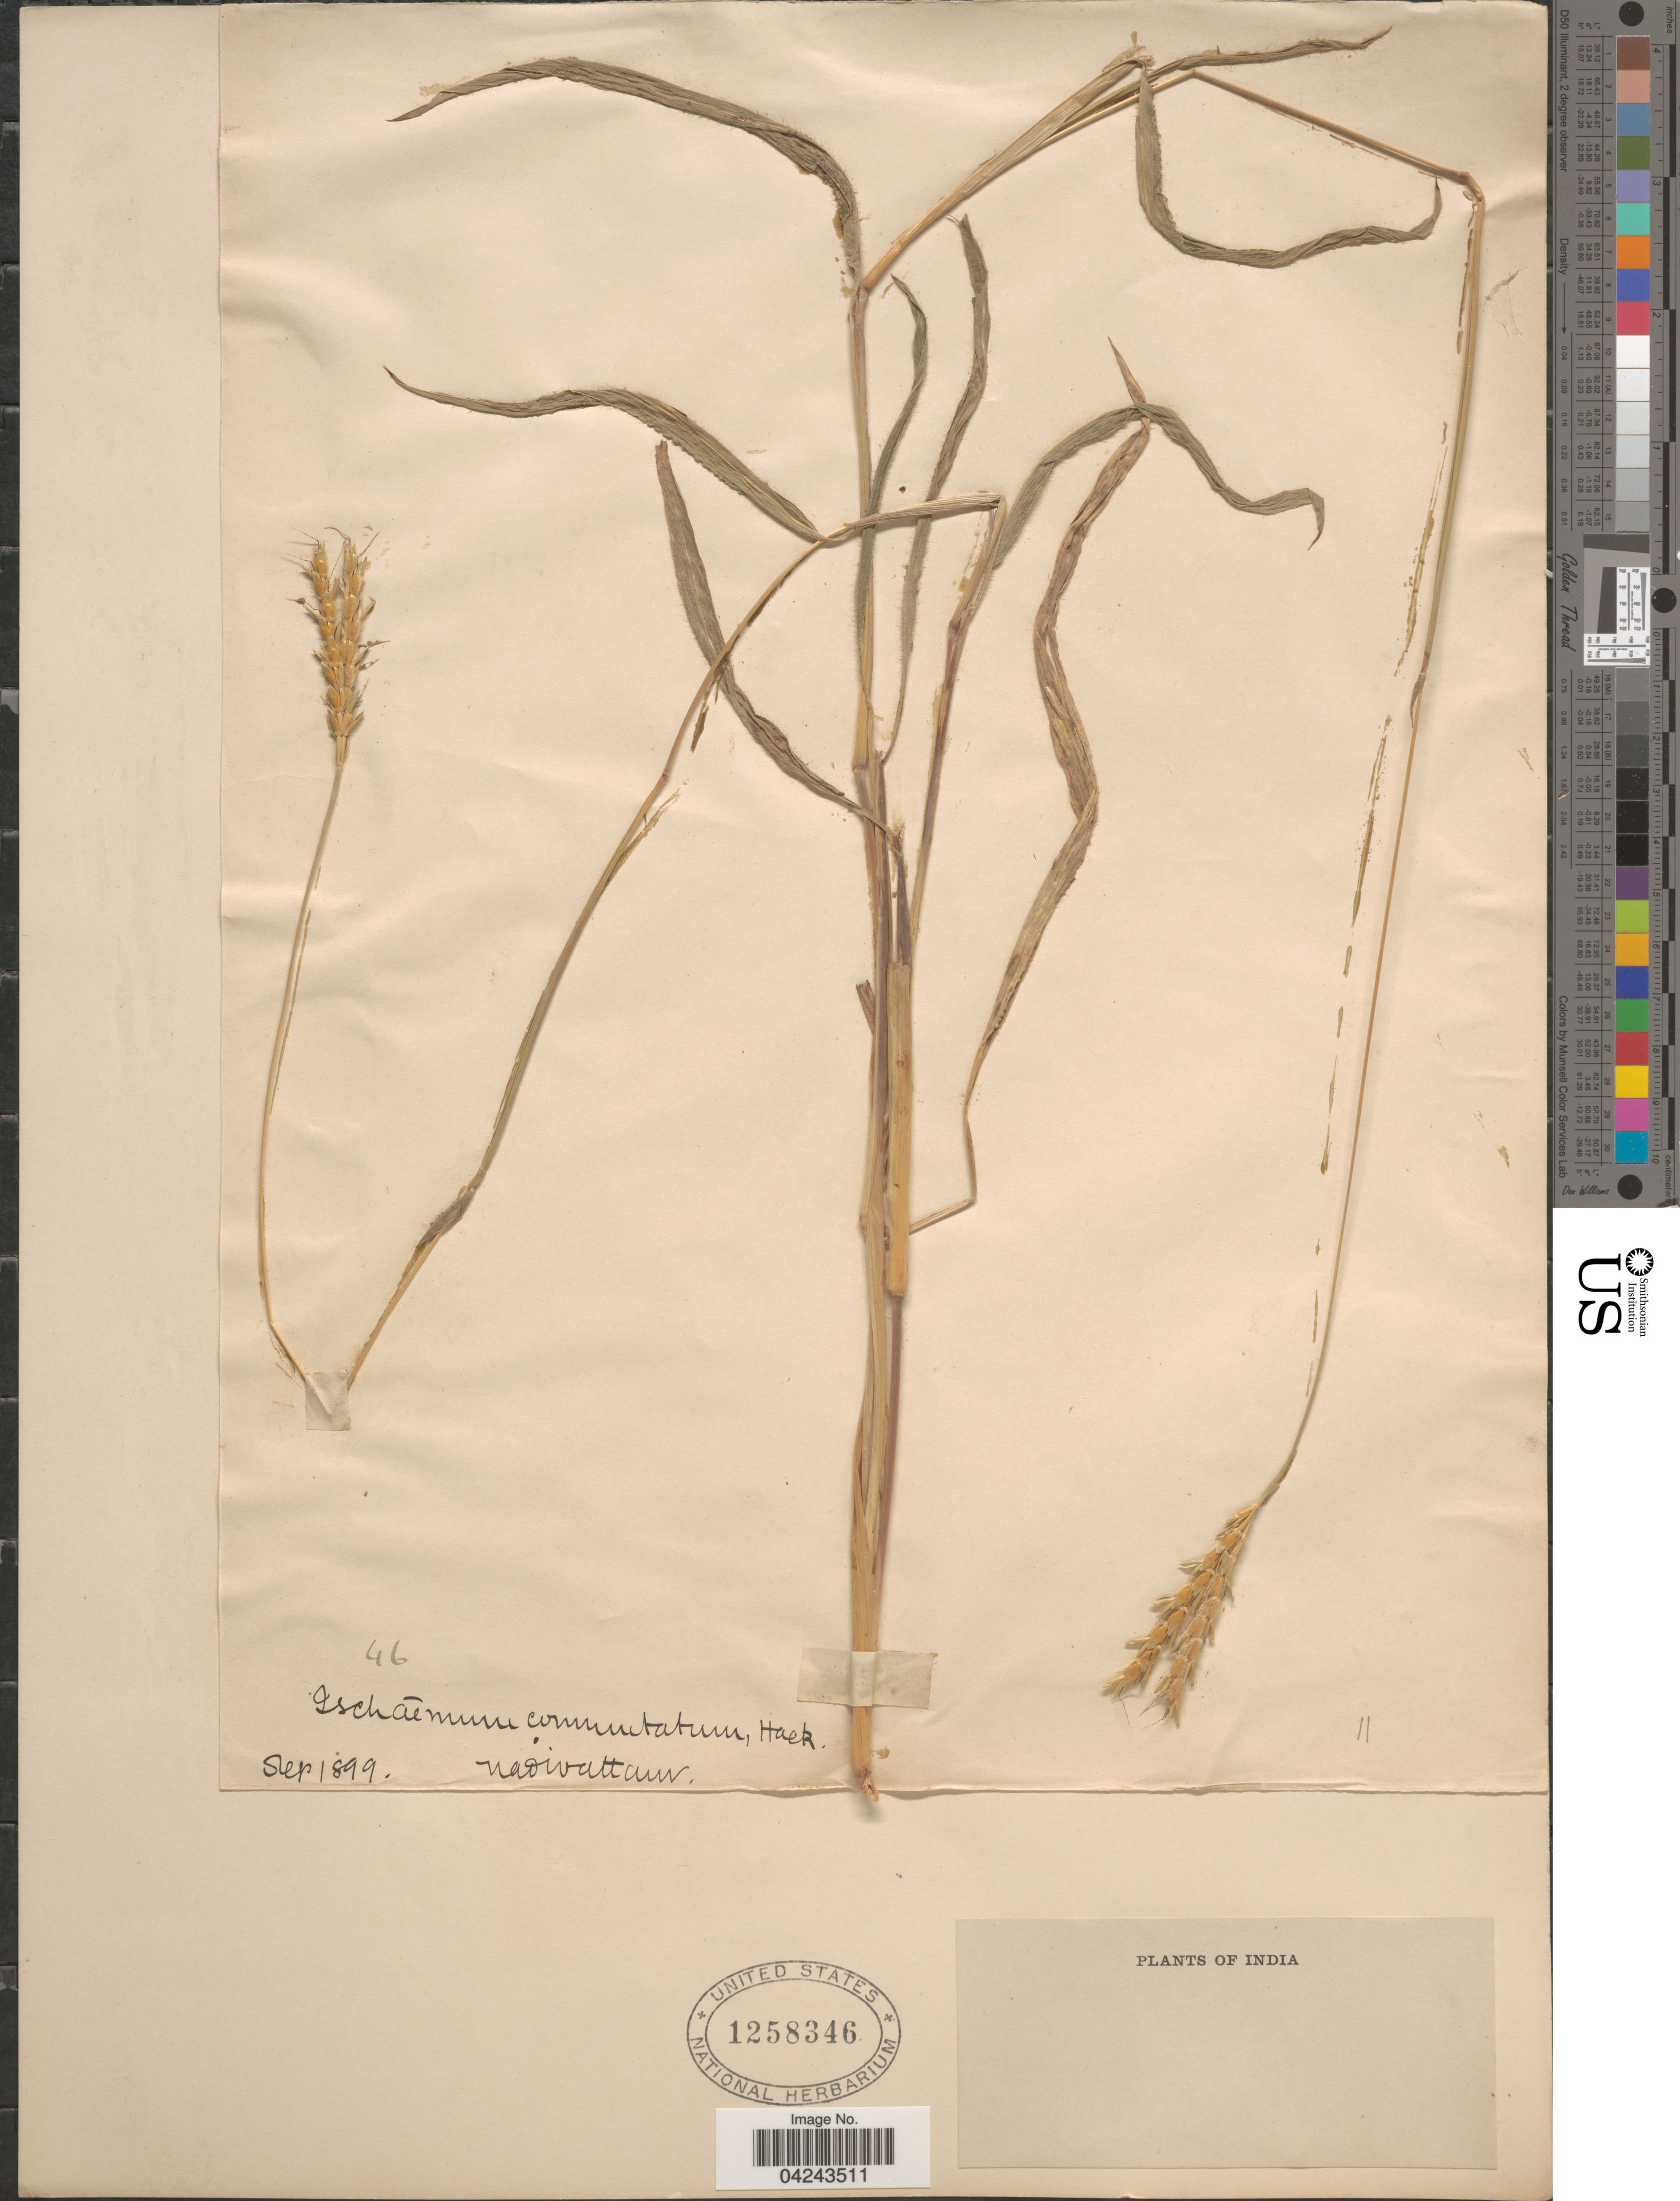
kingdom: Plantae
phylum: Tracheophyta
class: Liliopsida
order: Poales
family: Poaceae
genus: Ischaemum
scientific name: Ischaemum commutatum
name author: Hack.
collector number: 46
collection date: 1899-09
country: India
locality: Nadivattam.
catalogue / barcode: US 1258346